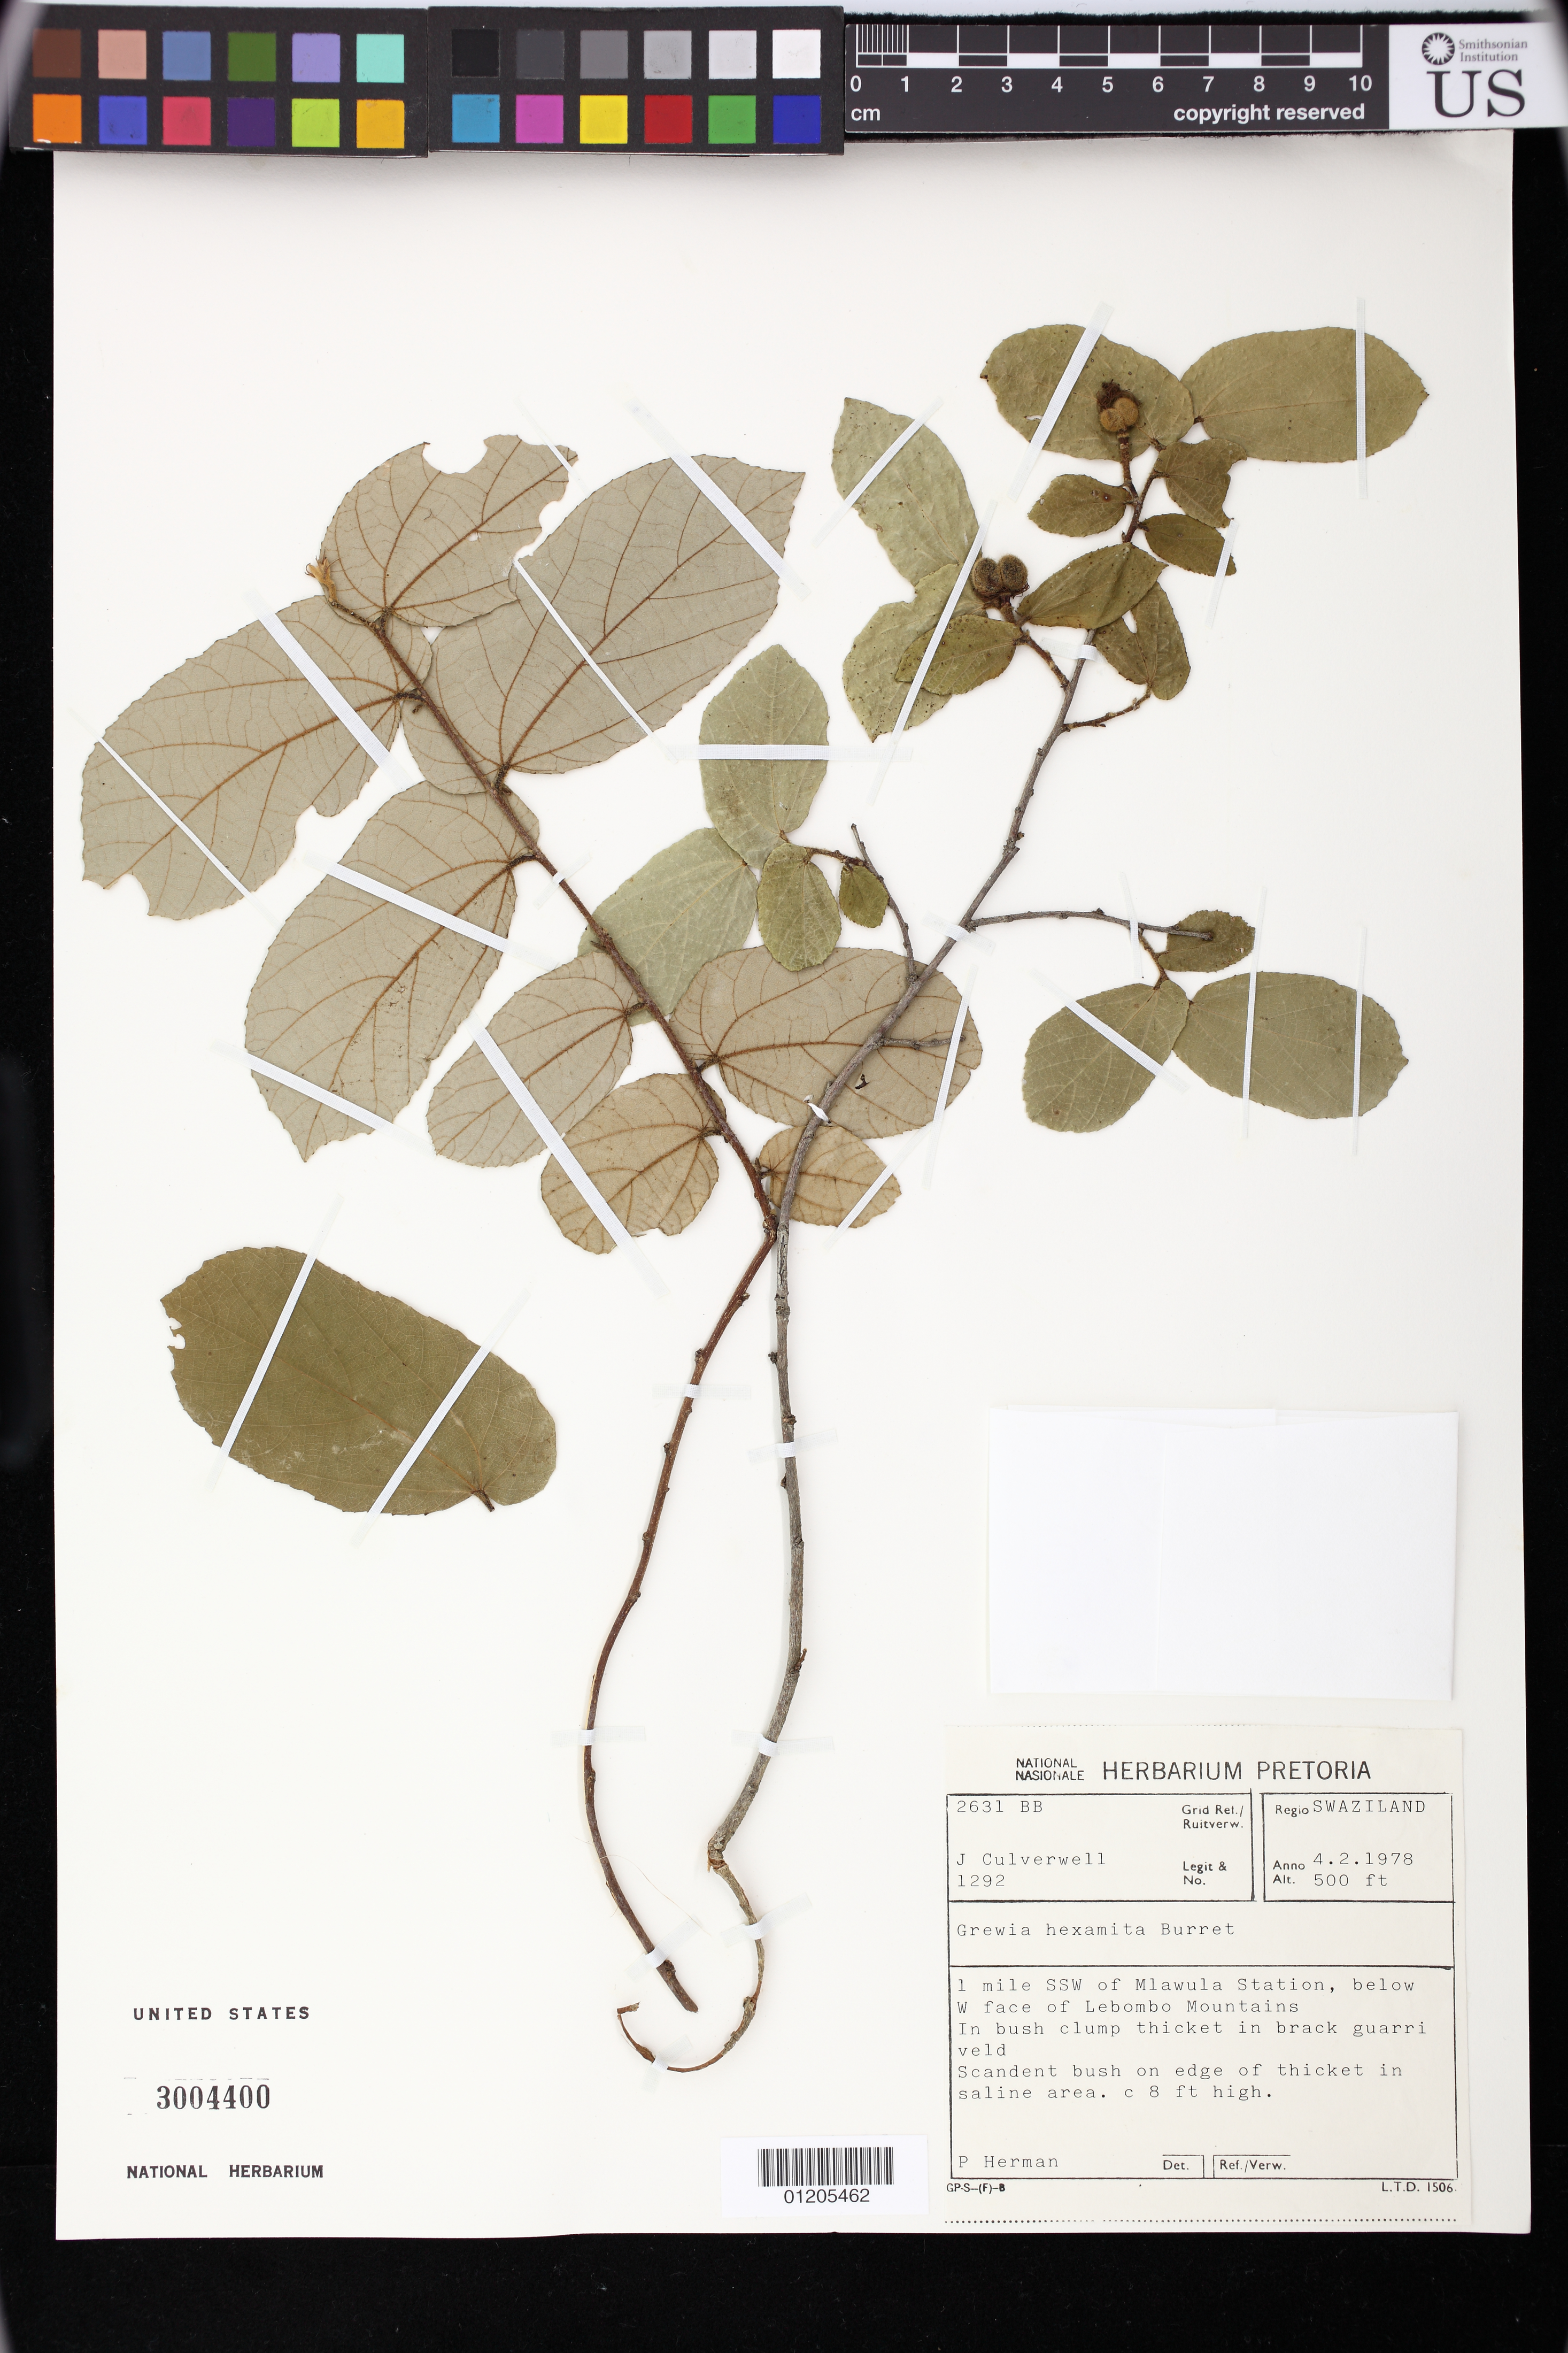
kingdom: Plantae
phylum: Tracheophyta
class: Magnoliopsida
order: Malvales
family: Malvaceae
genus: Grewia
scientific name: Grewia hexamita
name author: Burret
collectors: J. Culverwell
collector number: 1292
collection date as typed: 04 Feb 1978 or 02 Apr 1978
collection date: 1978-02-04 or 1978-04-02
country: Eswatini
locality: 1 mile SSW of Mlawula Station, below W face of Lebombo Mountains. . Grid ref. 2631 BB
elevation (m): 152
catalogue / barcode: US 3004400